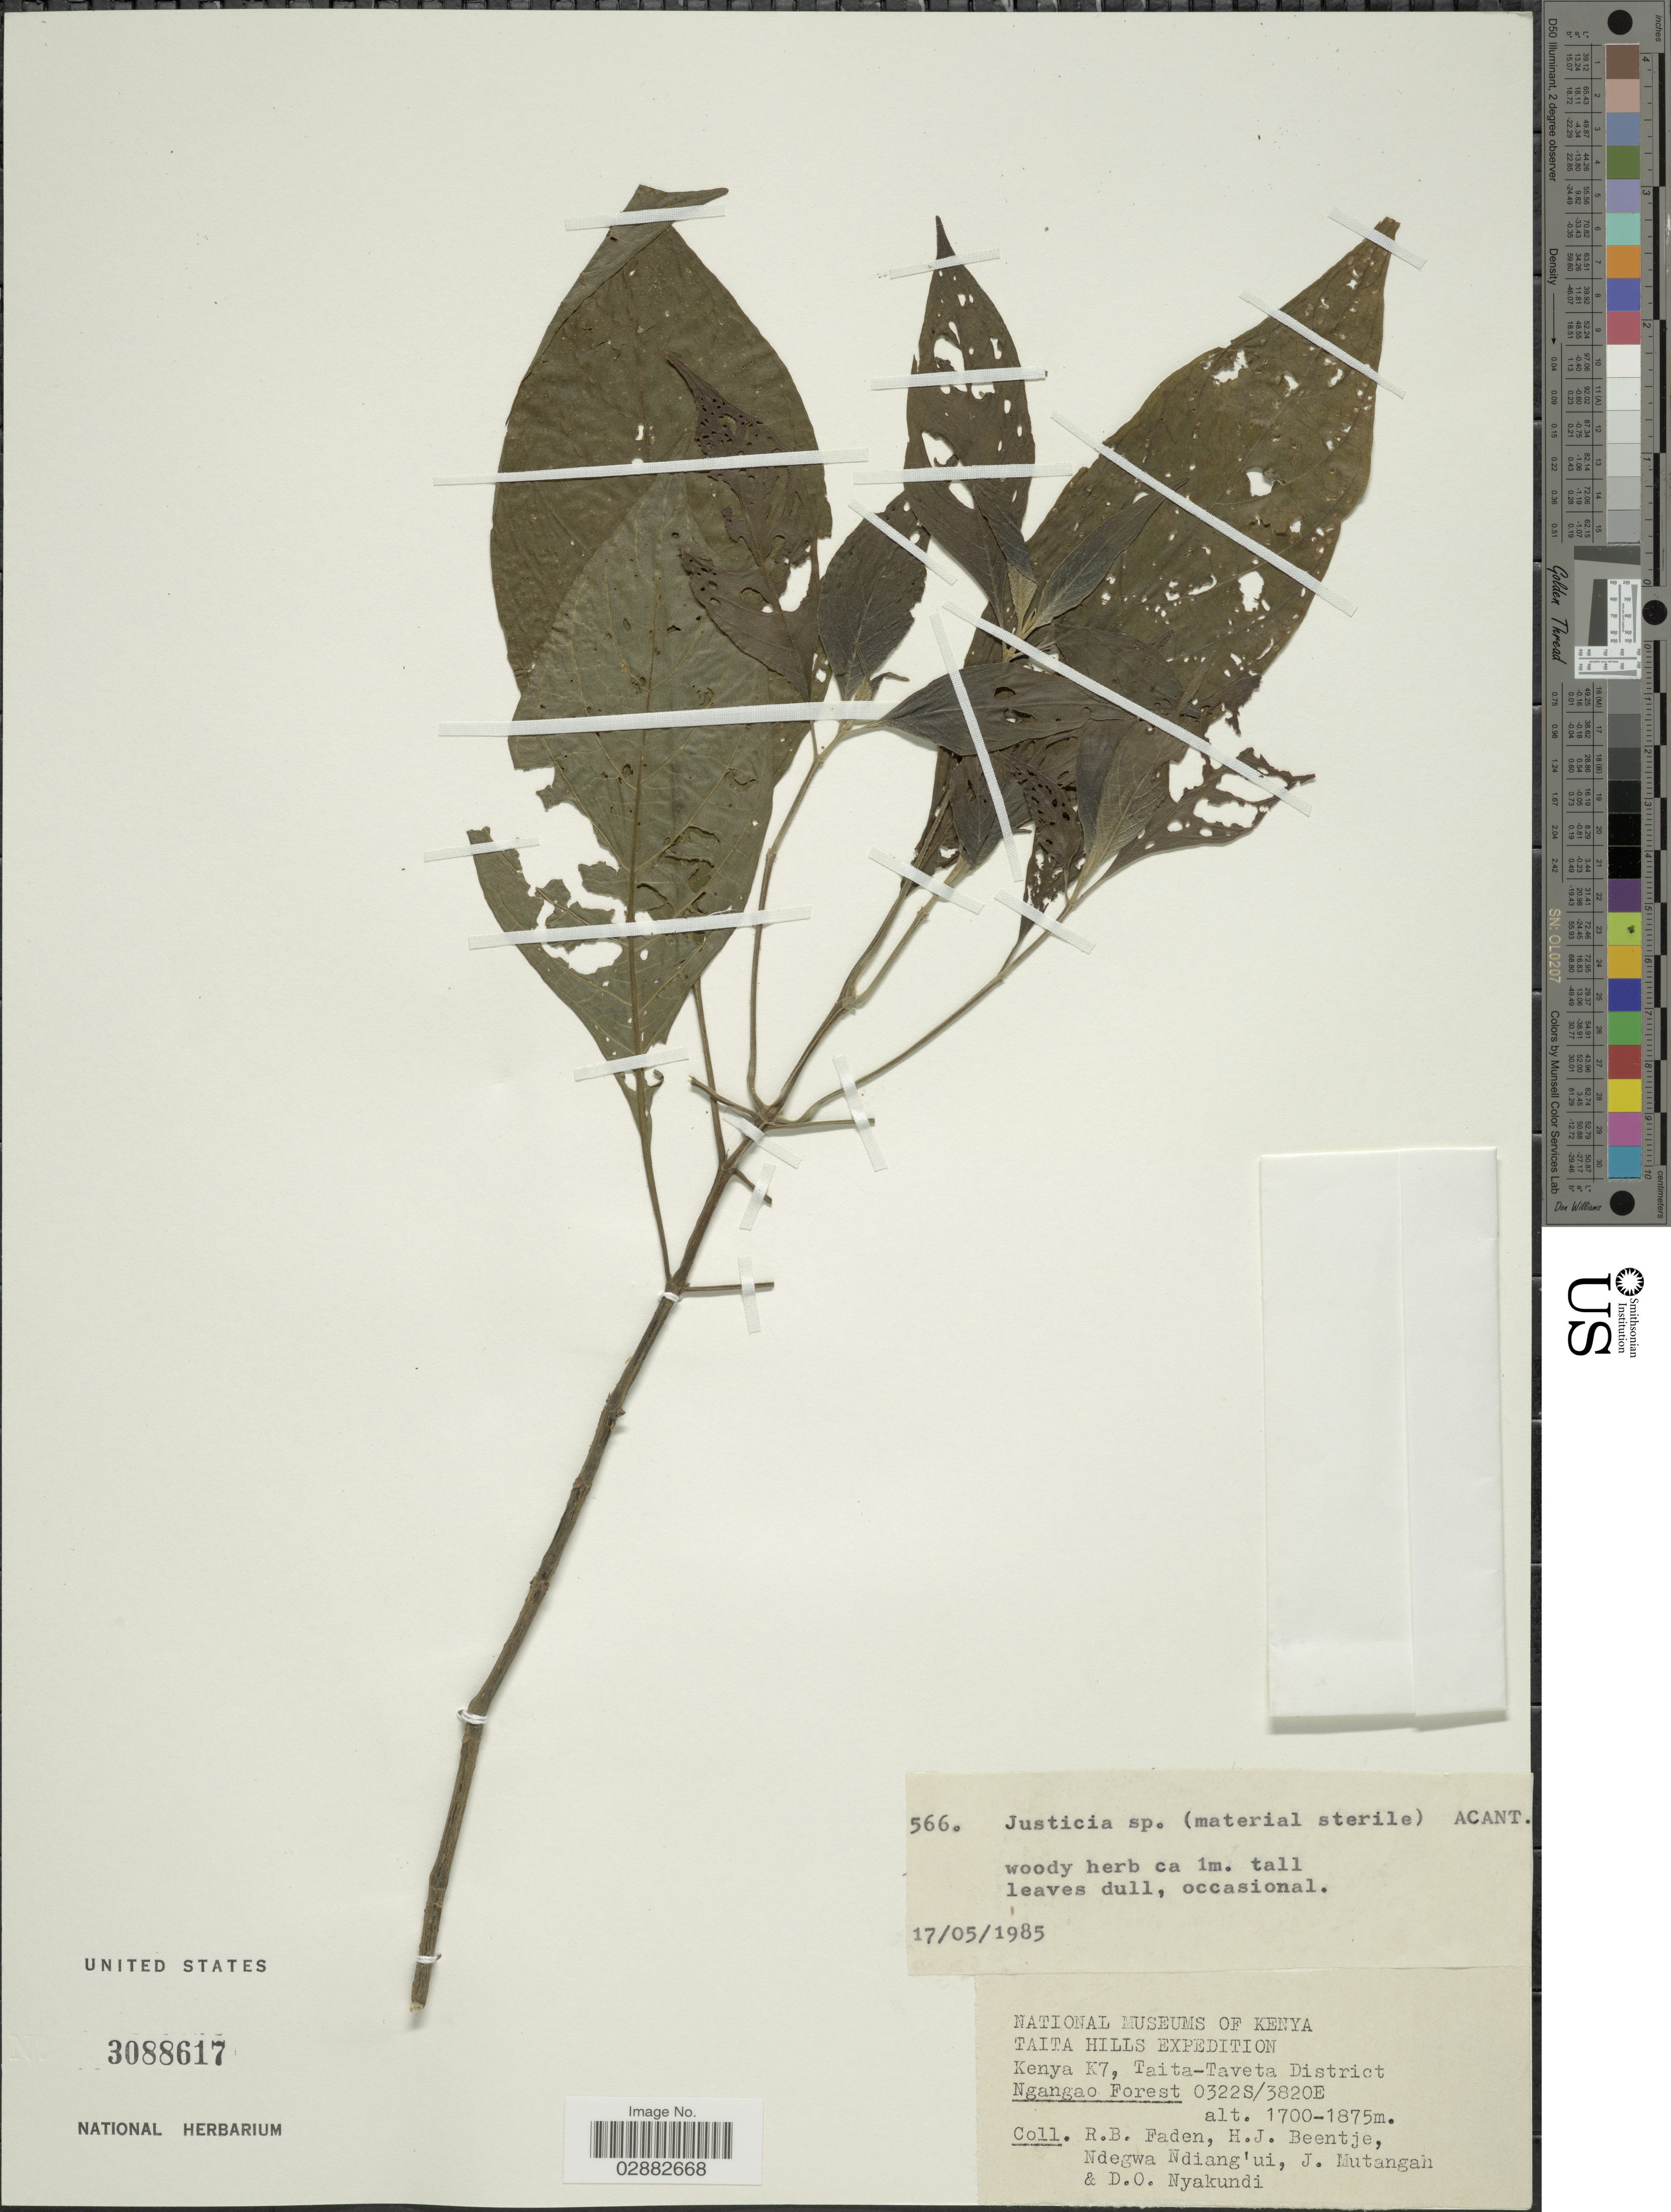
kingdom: Plantae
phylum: Tracheophyta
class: Magnoliopsida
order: Lamiales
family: Acanthaceae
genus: Justicia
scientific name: Justicia sp.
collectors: R. B. Faden, H. J. Beentje, Ndegwa Ndiang'ui, J. Mutangah & D. Nyakundi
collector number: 566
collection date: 1985-05-17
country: Kenya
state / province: Taita Taveta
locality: Taita Hills, K7, Taita-Taveta District, Ngangao Forest.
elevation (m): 1700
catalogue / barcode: US 3088617